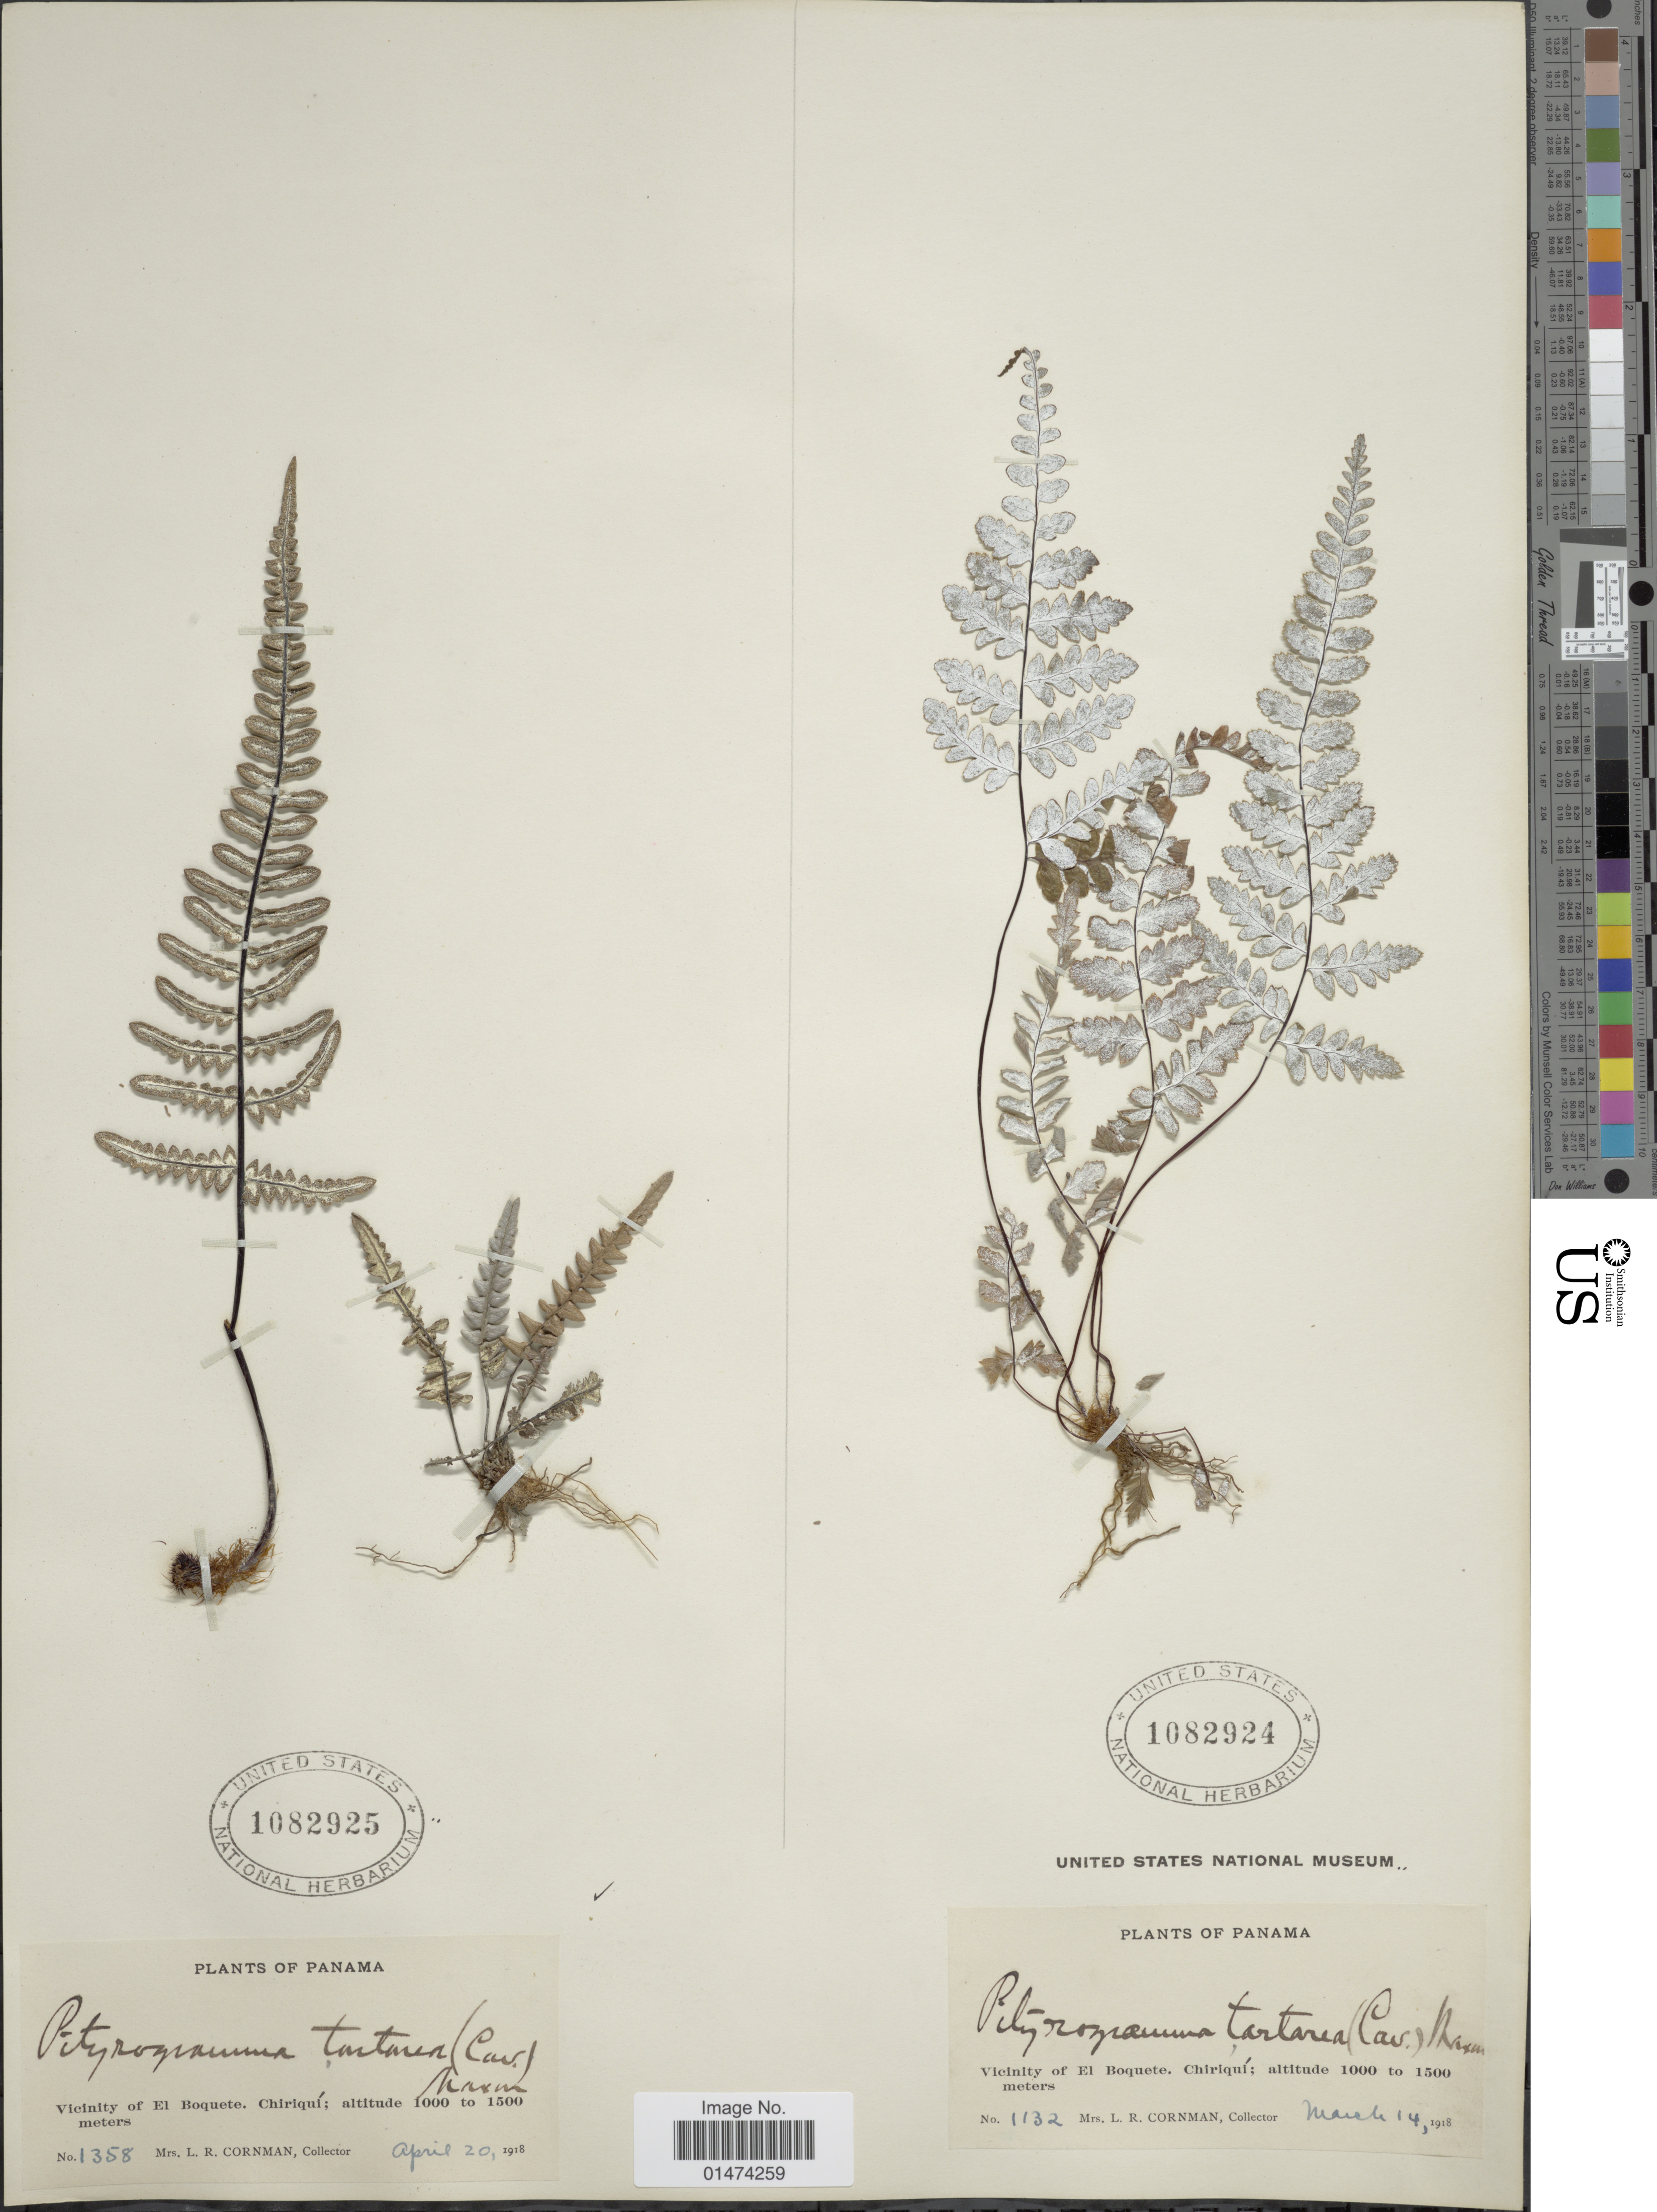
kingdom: Plantae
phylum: Tracheophyta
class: Polypodiopsida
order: Polypodiales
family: Pteridaceae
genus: Pityrogramma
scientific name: Pityrogramma tartarea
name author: (Cav.) Maxon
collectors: L. Cornman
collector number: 1358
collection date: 1918-04-20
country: Panama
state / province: Panamá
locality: Vicinity of el Boquete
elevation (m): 1000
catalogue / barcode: US 1082925-2